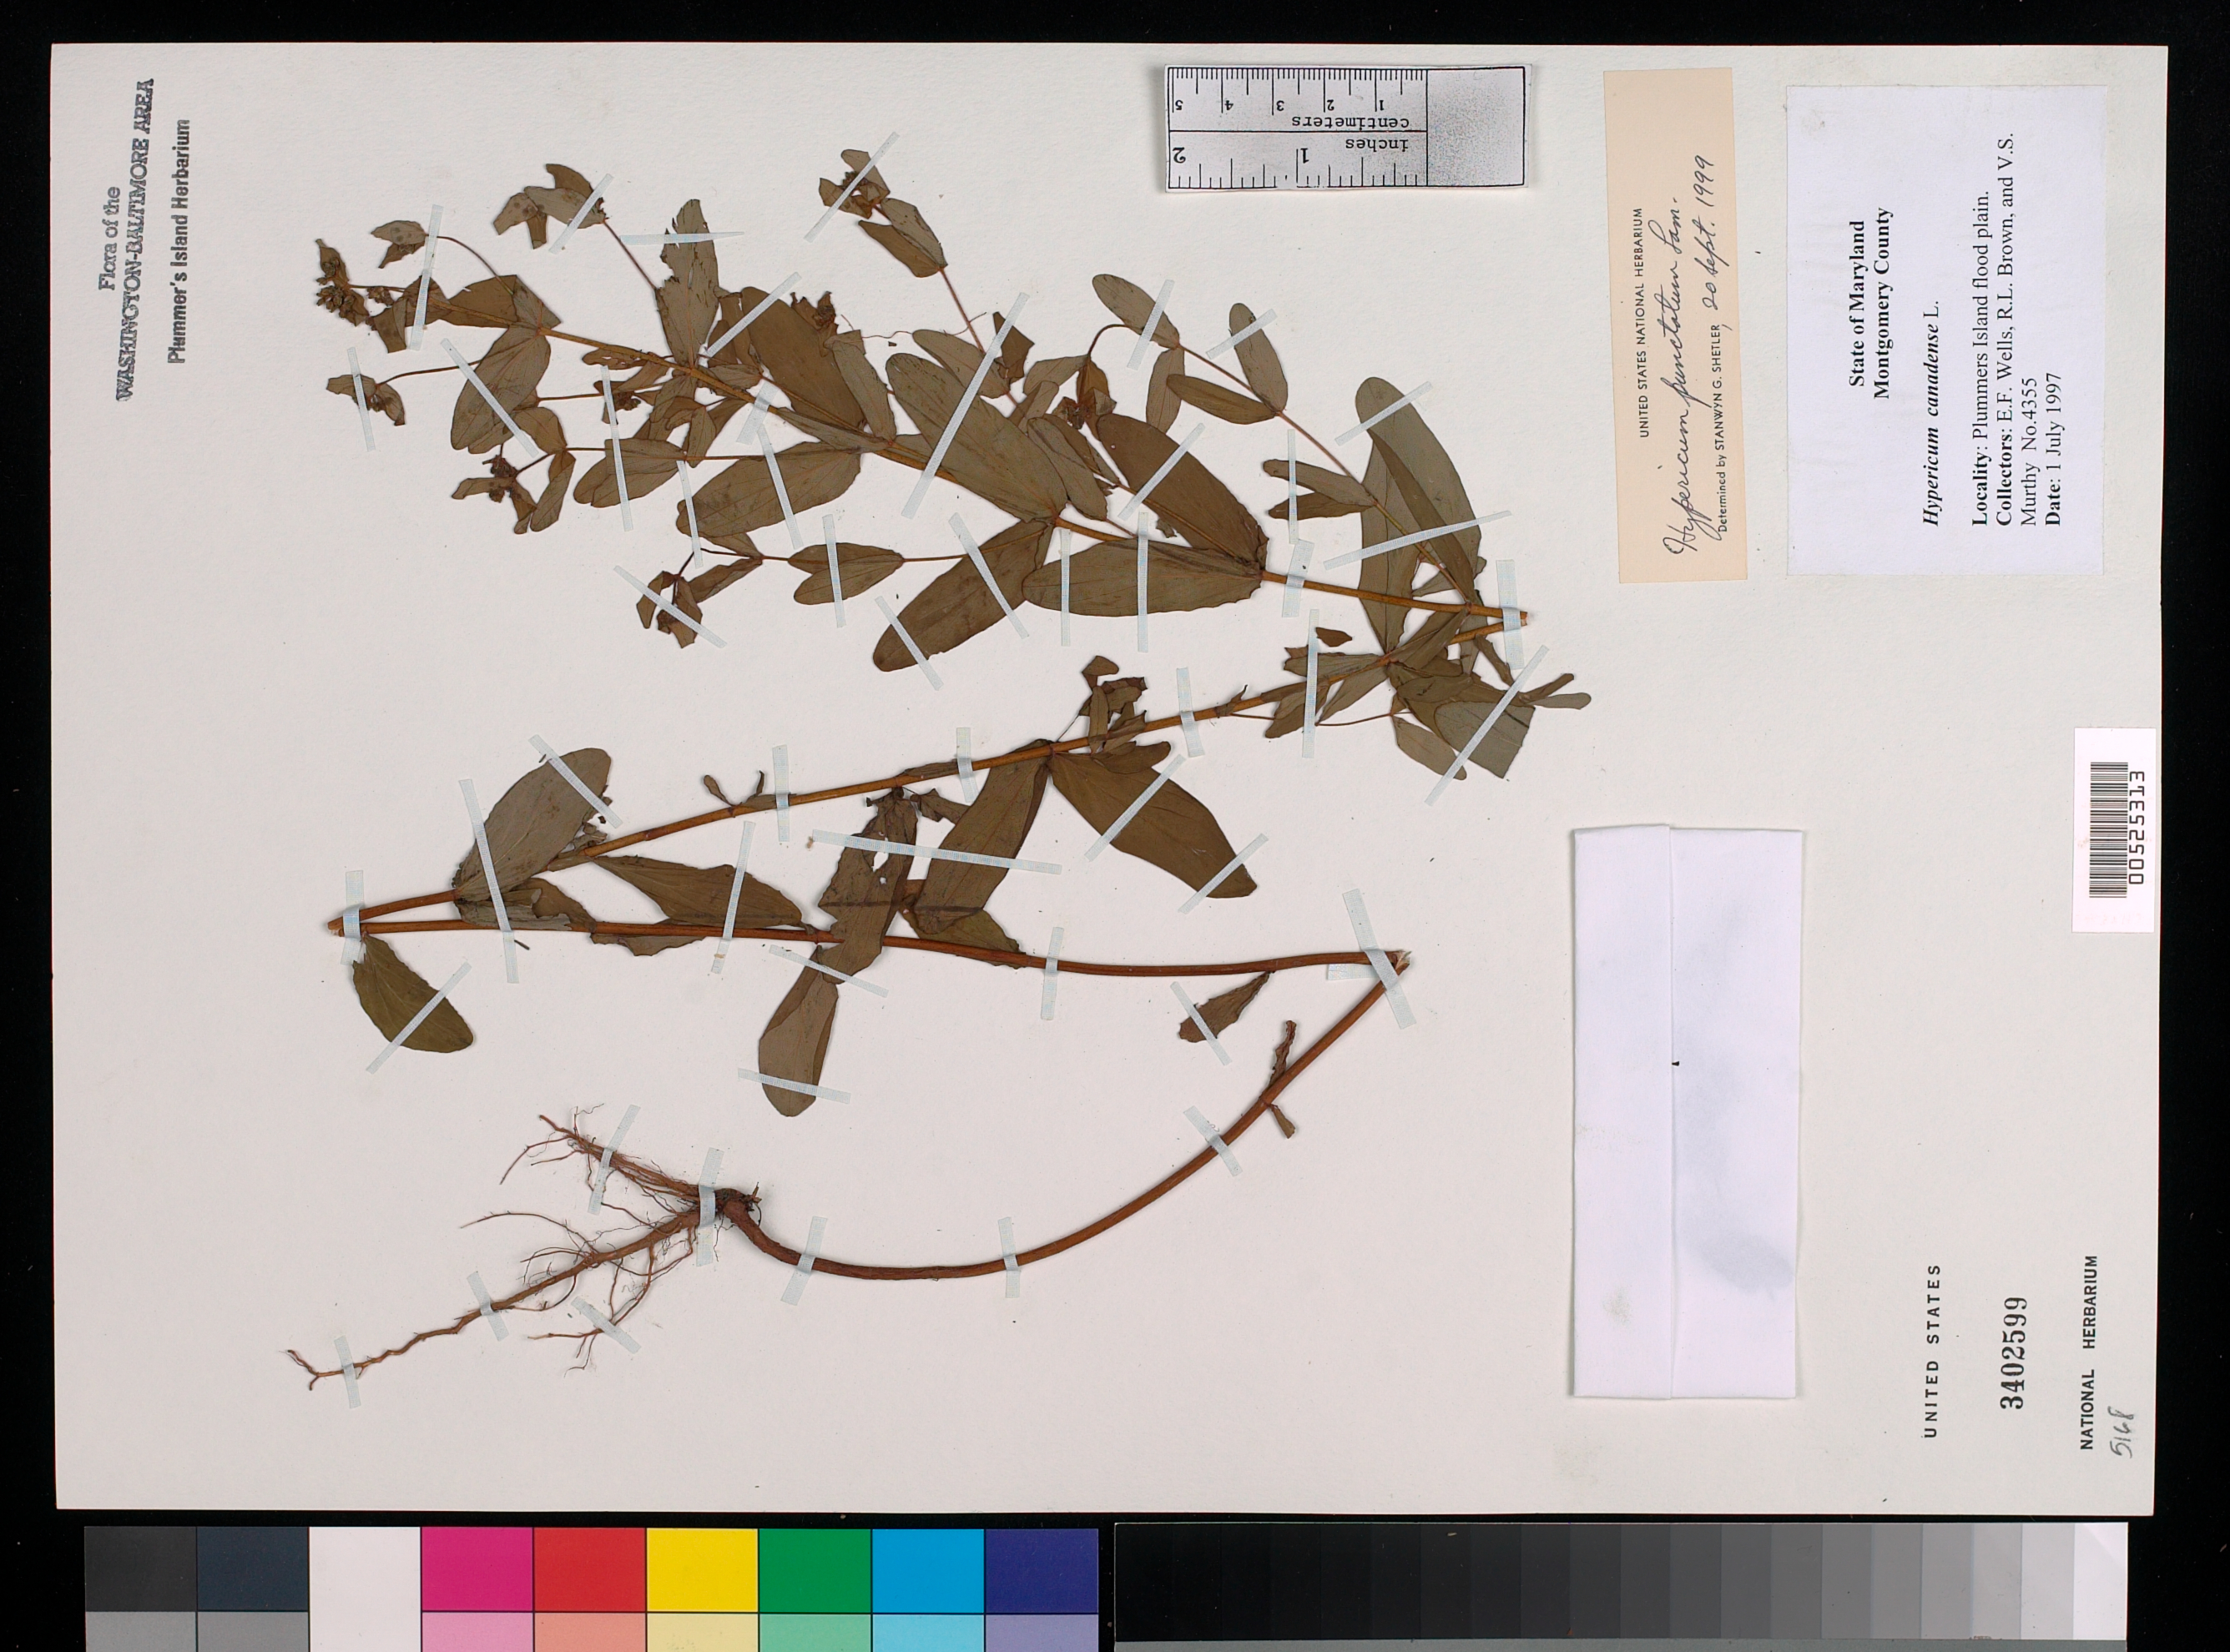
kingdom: Plantae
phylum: Tracheophyta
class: Magnoliopsida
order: Malpighiales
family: Hypericaceae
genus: Hypericum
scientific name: Hypericum punctatum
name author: Lam.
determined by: Shetler, Stanwyn G., (US), NMNH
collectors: E. F. Wells, R. L. Brown & V. S. Murthy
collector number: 4355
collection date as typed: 01 Jul 1997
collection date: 1997-07-01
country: United States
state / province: Maryland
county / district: Montgomery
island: Plummers Island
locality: Flood plain of Plummers Island Plummers Island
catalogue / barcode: US 3402599